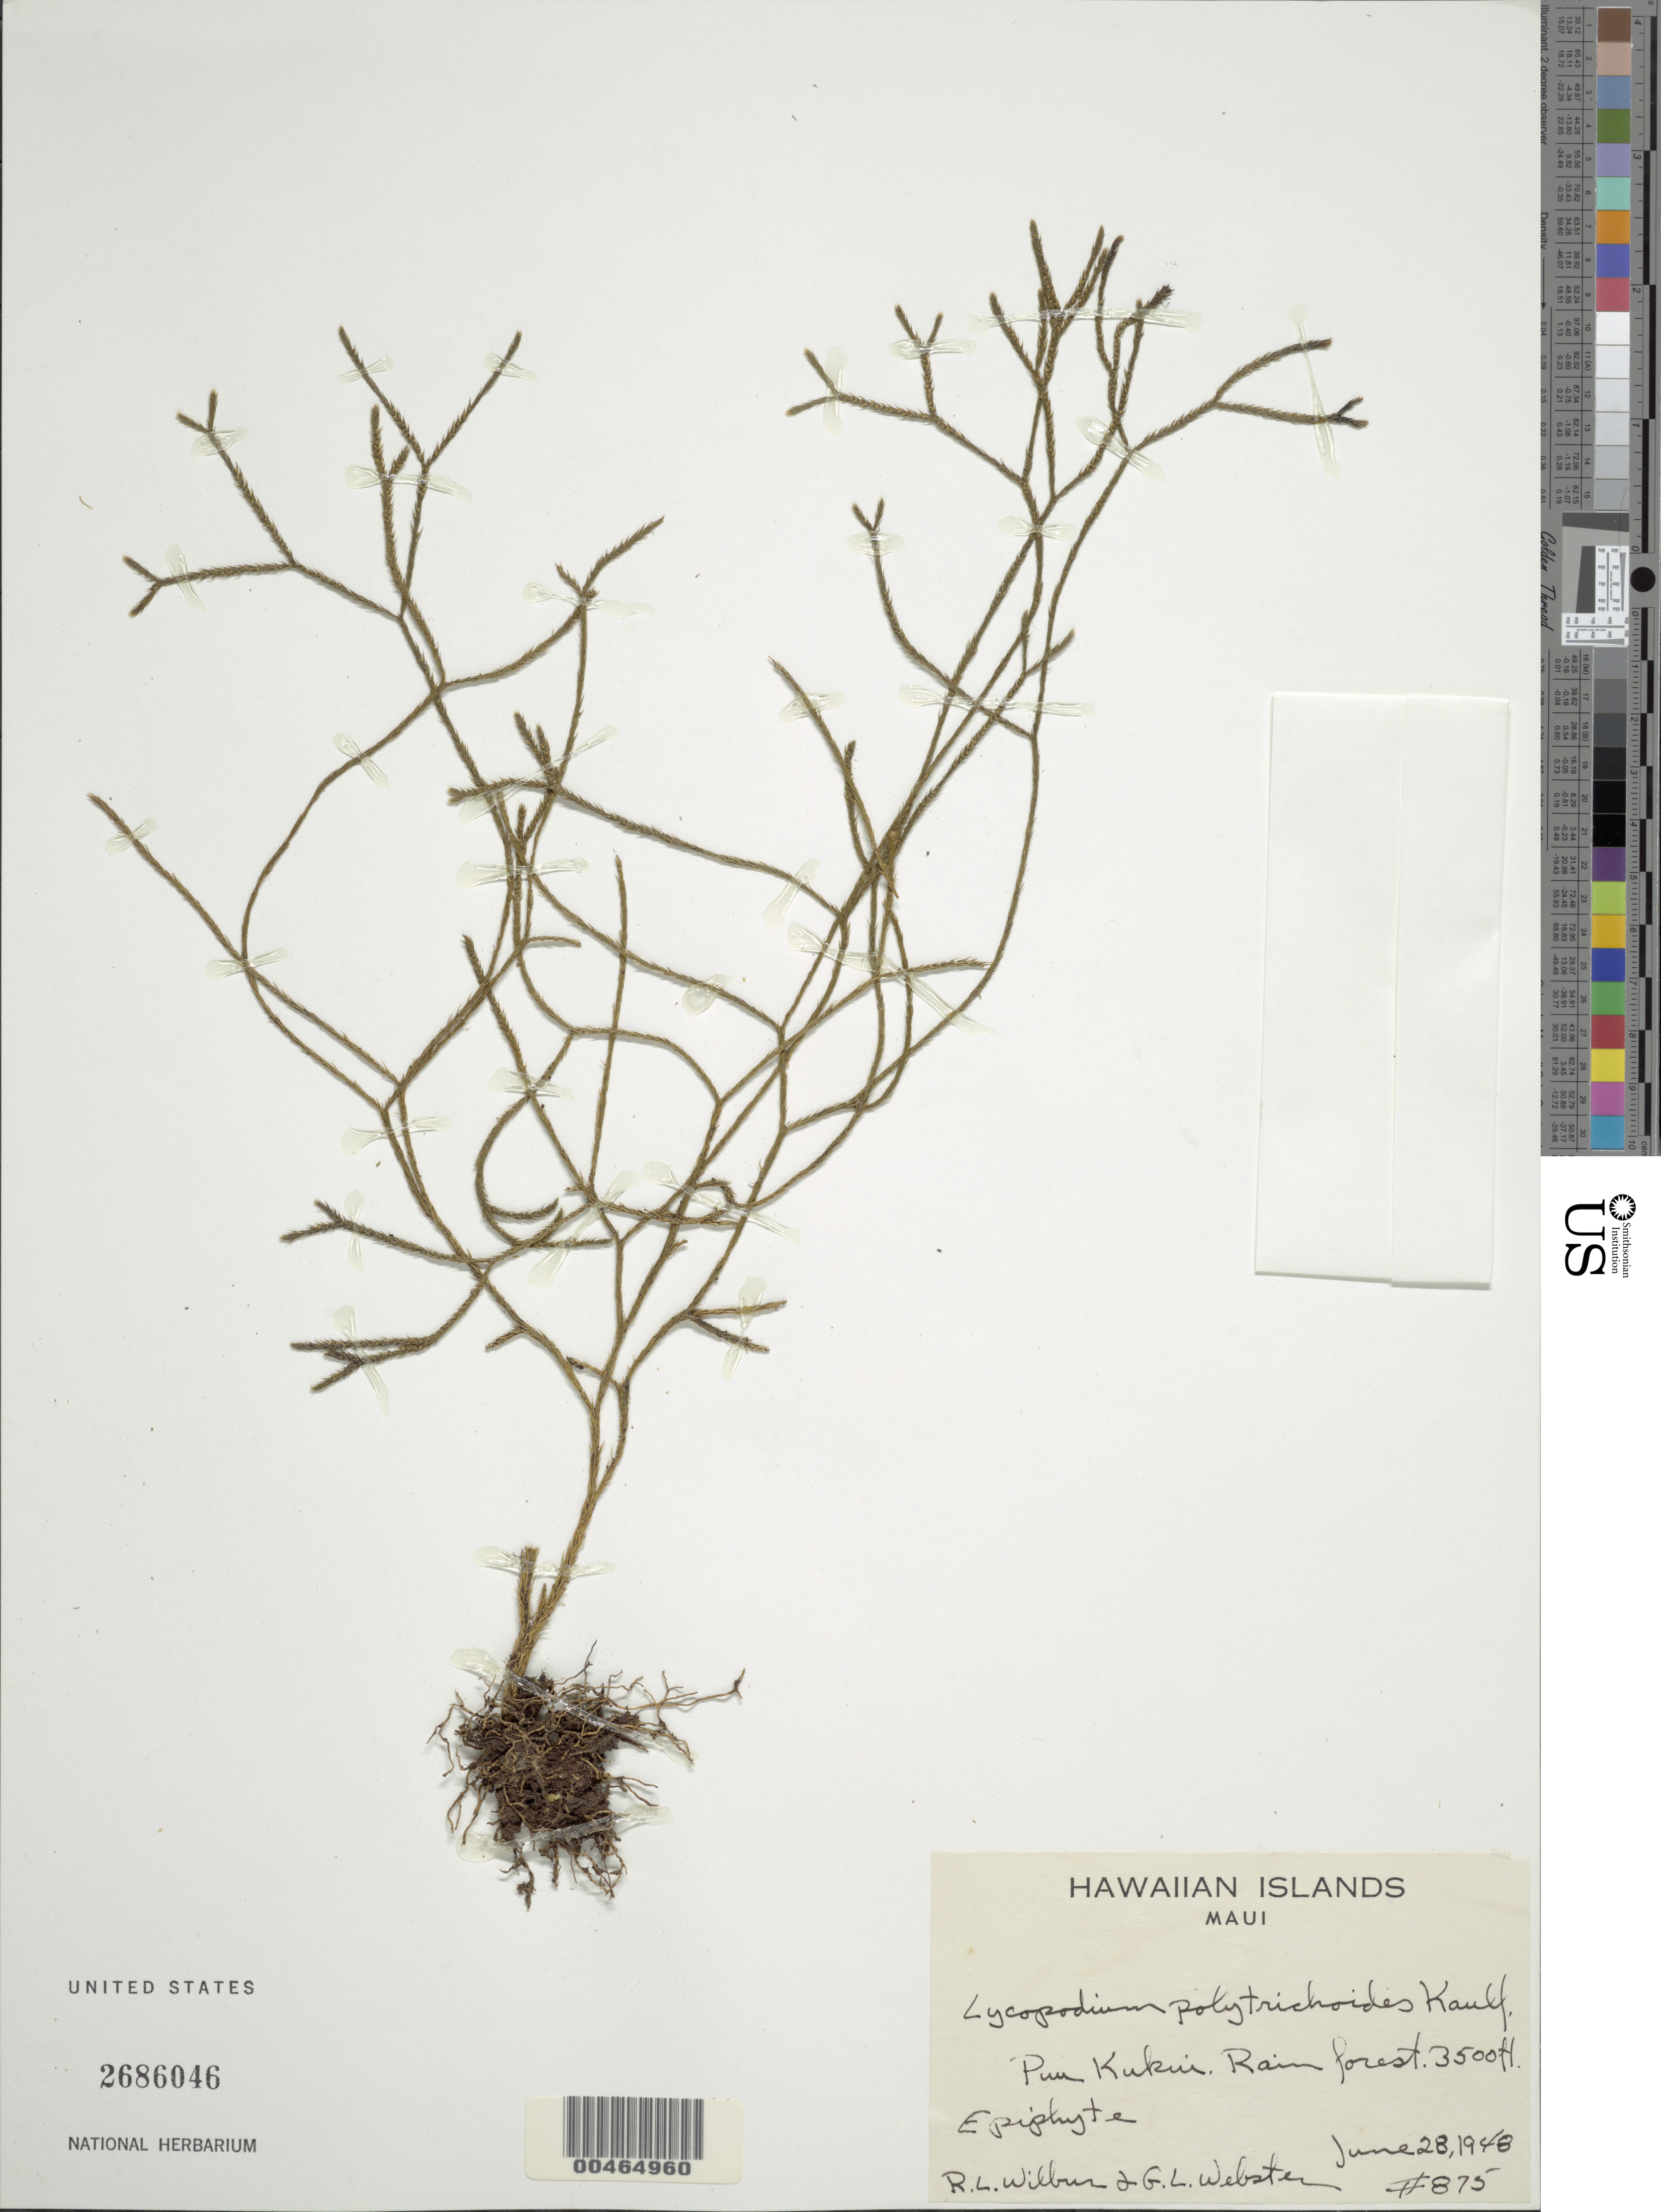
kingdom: Plantae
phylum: Tracheophyta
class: Lycopodiopsida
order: Lycopodiales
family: Lycopodiaceae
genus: Phlegmariurus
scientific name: Phlegmariurus filiformis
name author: (Sw.) W.H. Wagner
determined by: Field, A. R.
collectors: R. L. Wilbur & G. L. Webster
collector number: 875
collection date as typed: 28 Jun 1948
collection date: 1948-06-28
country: United States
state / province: Hawaii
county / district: Maui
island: Maui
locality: Puu Kukui, Maui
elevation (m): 1067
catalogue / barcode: US 2686046